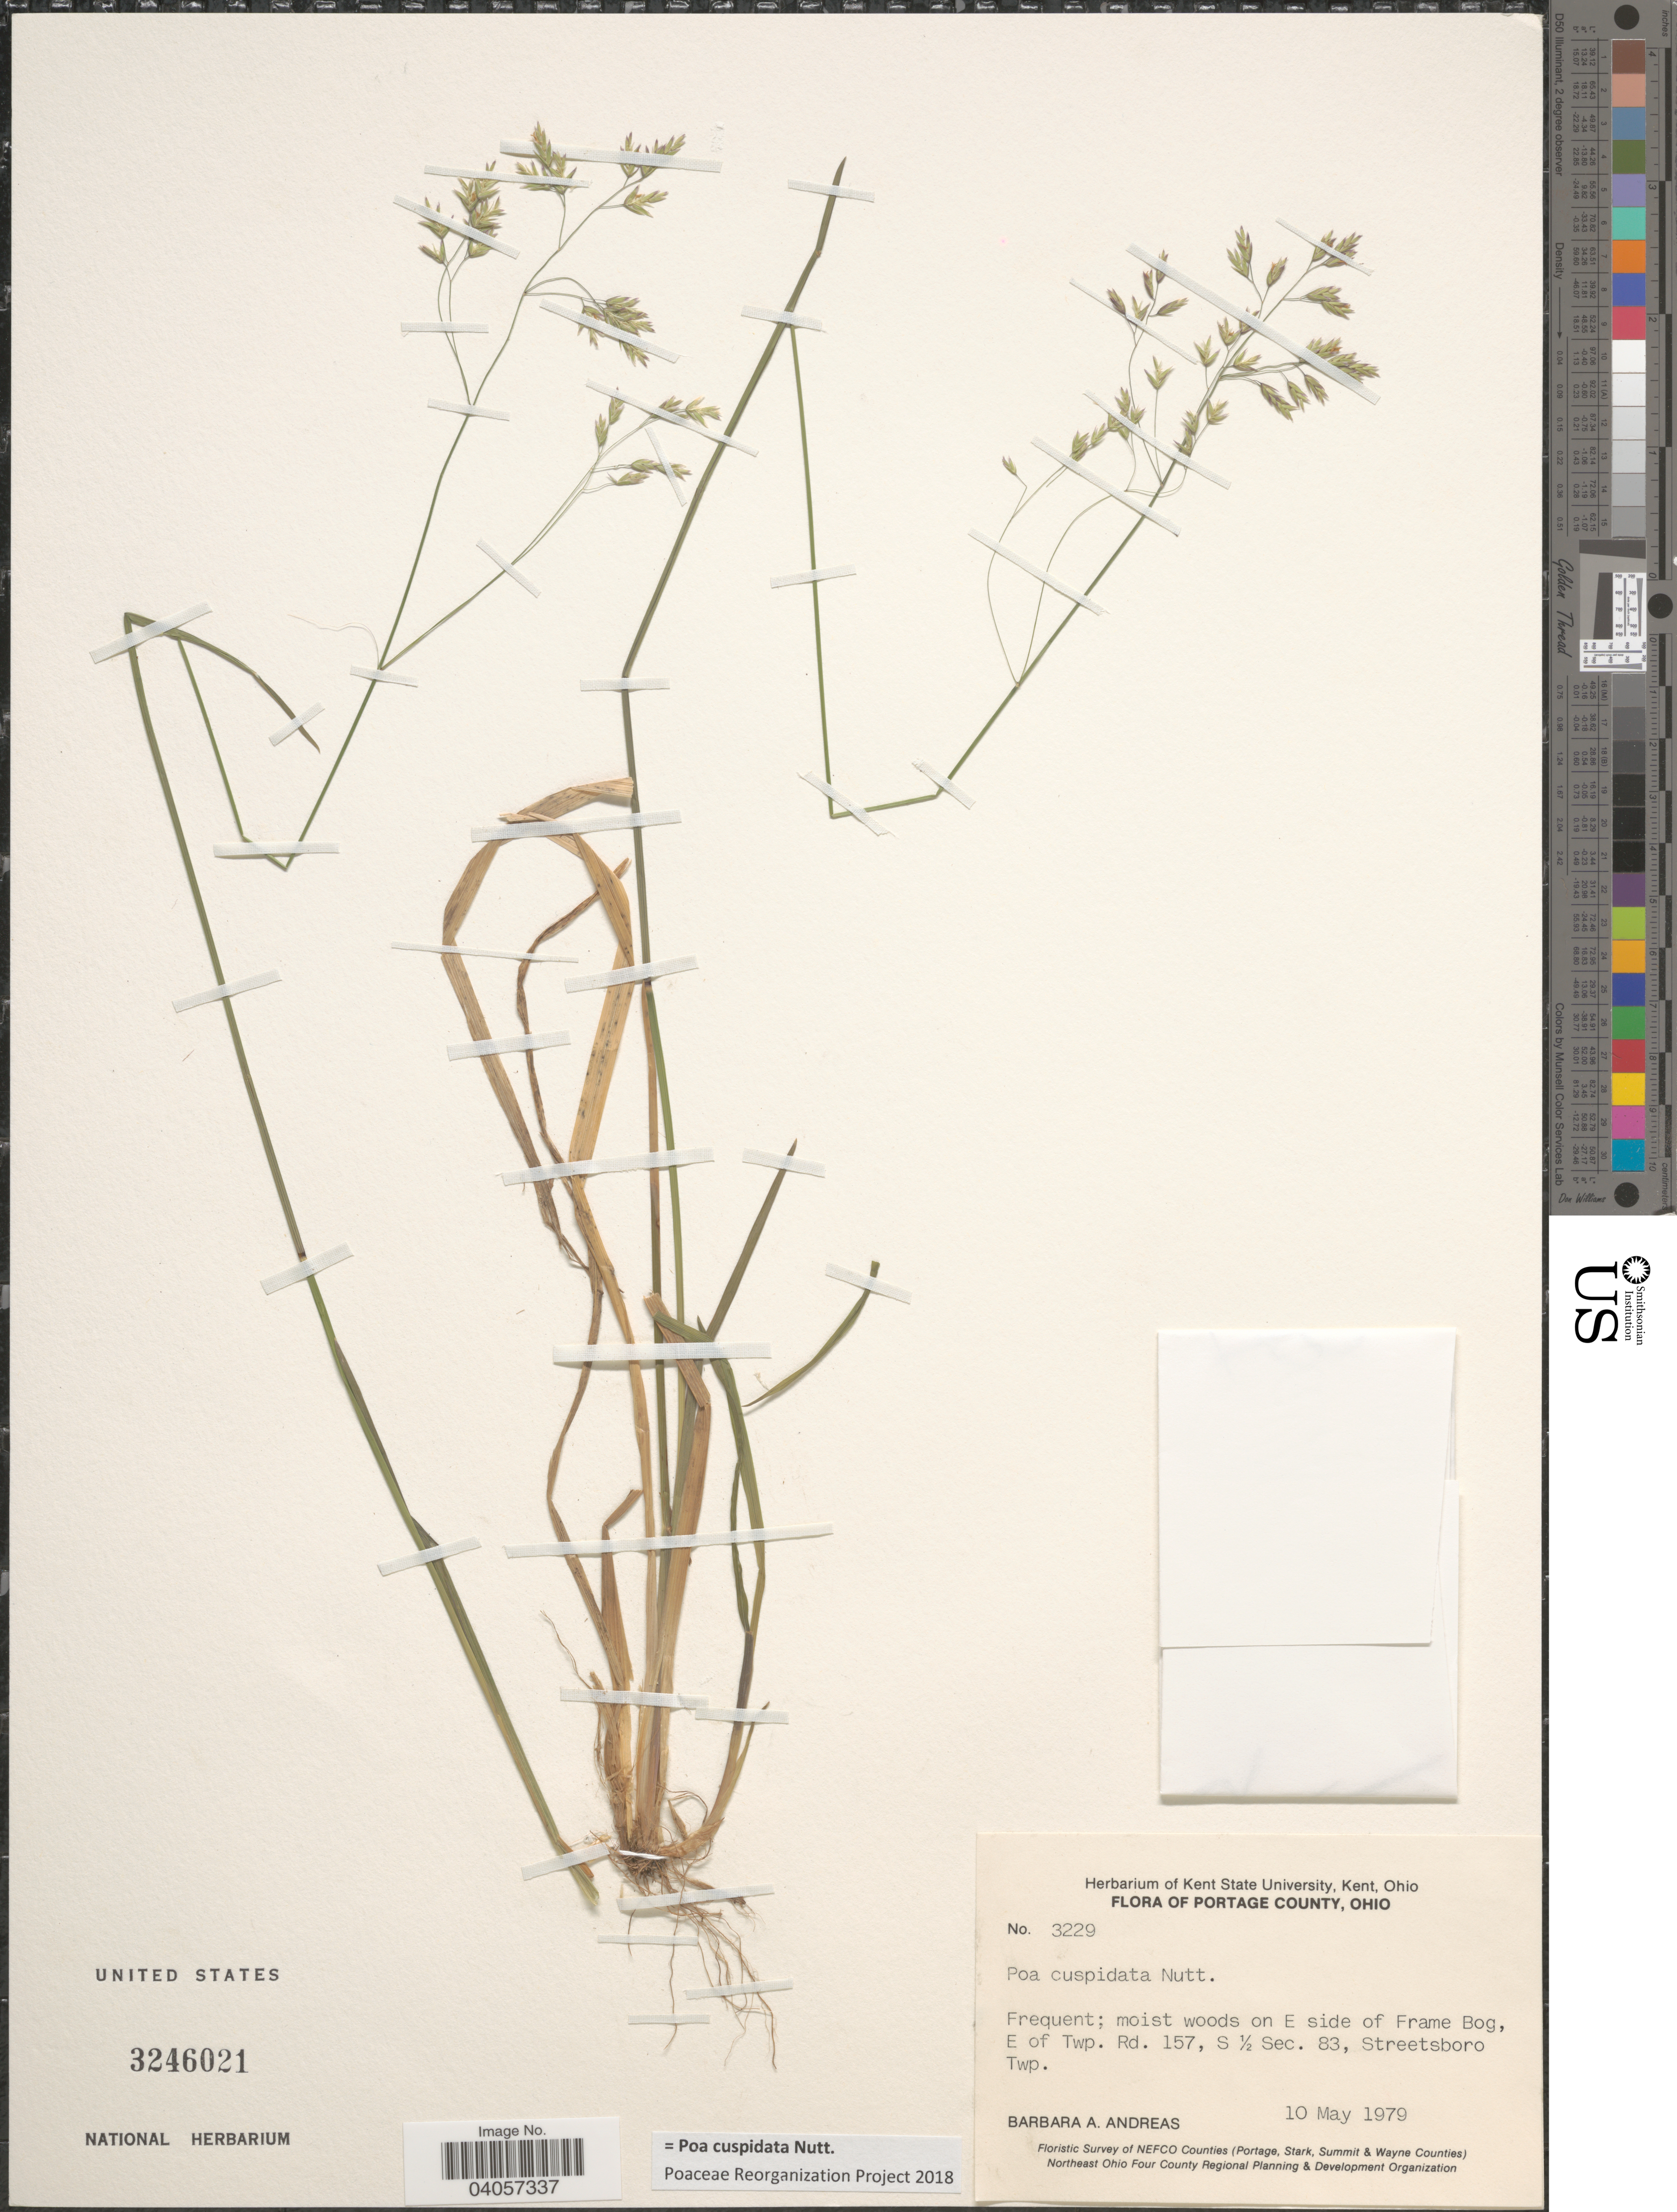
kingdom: Plantae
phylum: Tracheophyta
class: Liliopsida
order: Poales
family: Poaceae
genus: Poa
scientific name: Poa cuspidata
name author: Nutt.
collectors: B. A. Andreas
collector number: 3229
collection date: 1979-05-10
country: United States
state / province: Ohio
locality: Portage County. Moist woods on E side of Frame Bog, E of Twp. Rd. 157, S½ Sec. 83, Streetsboro Twp.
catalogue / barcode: US 3246021